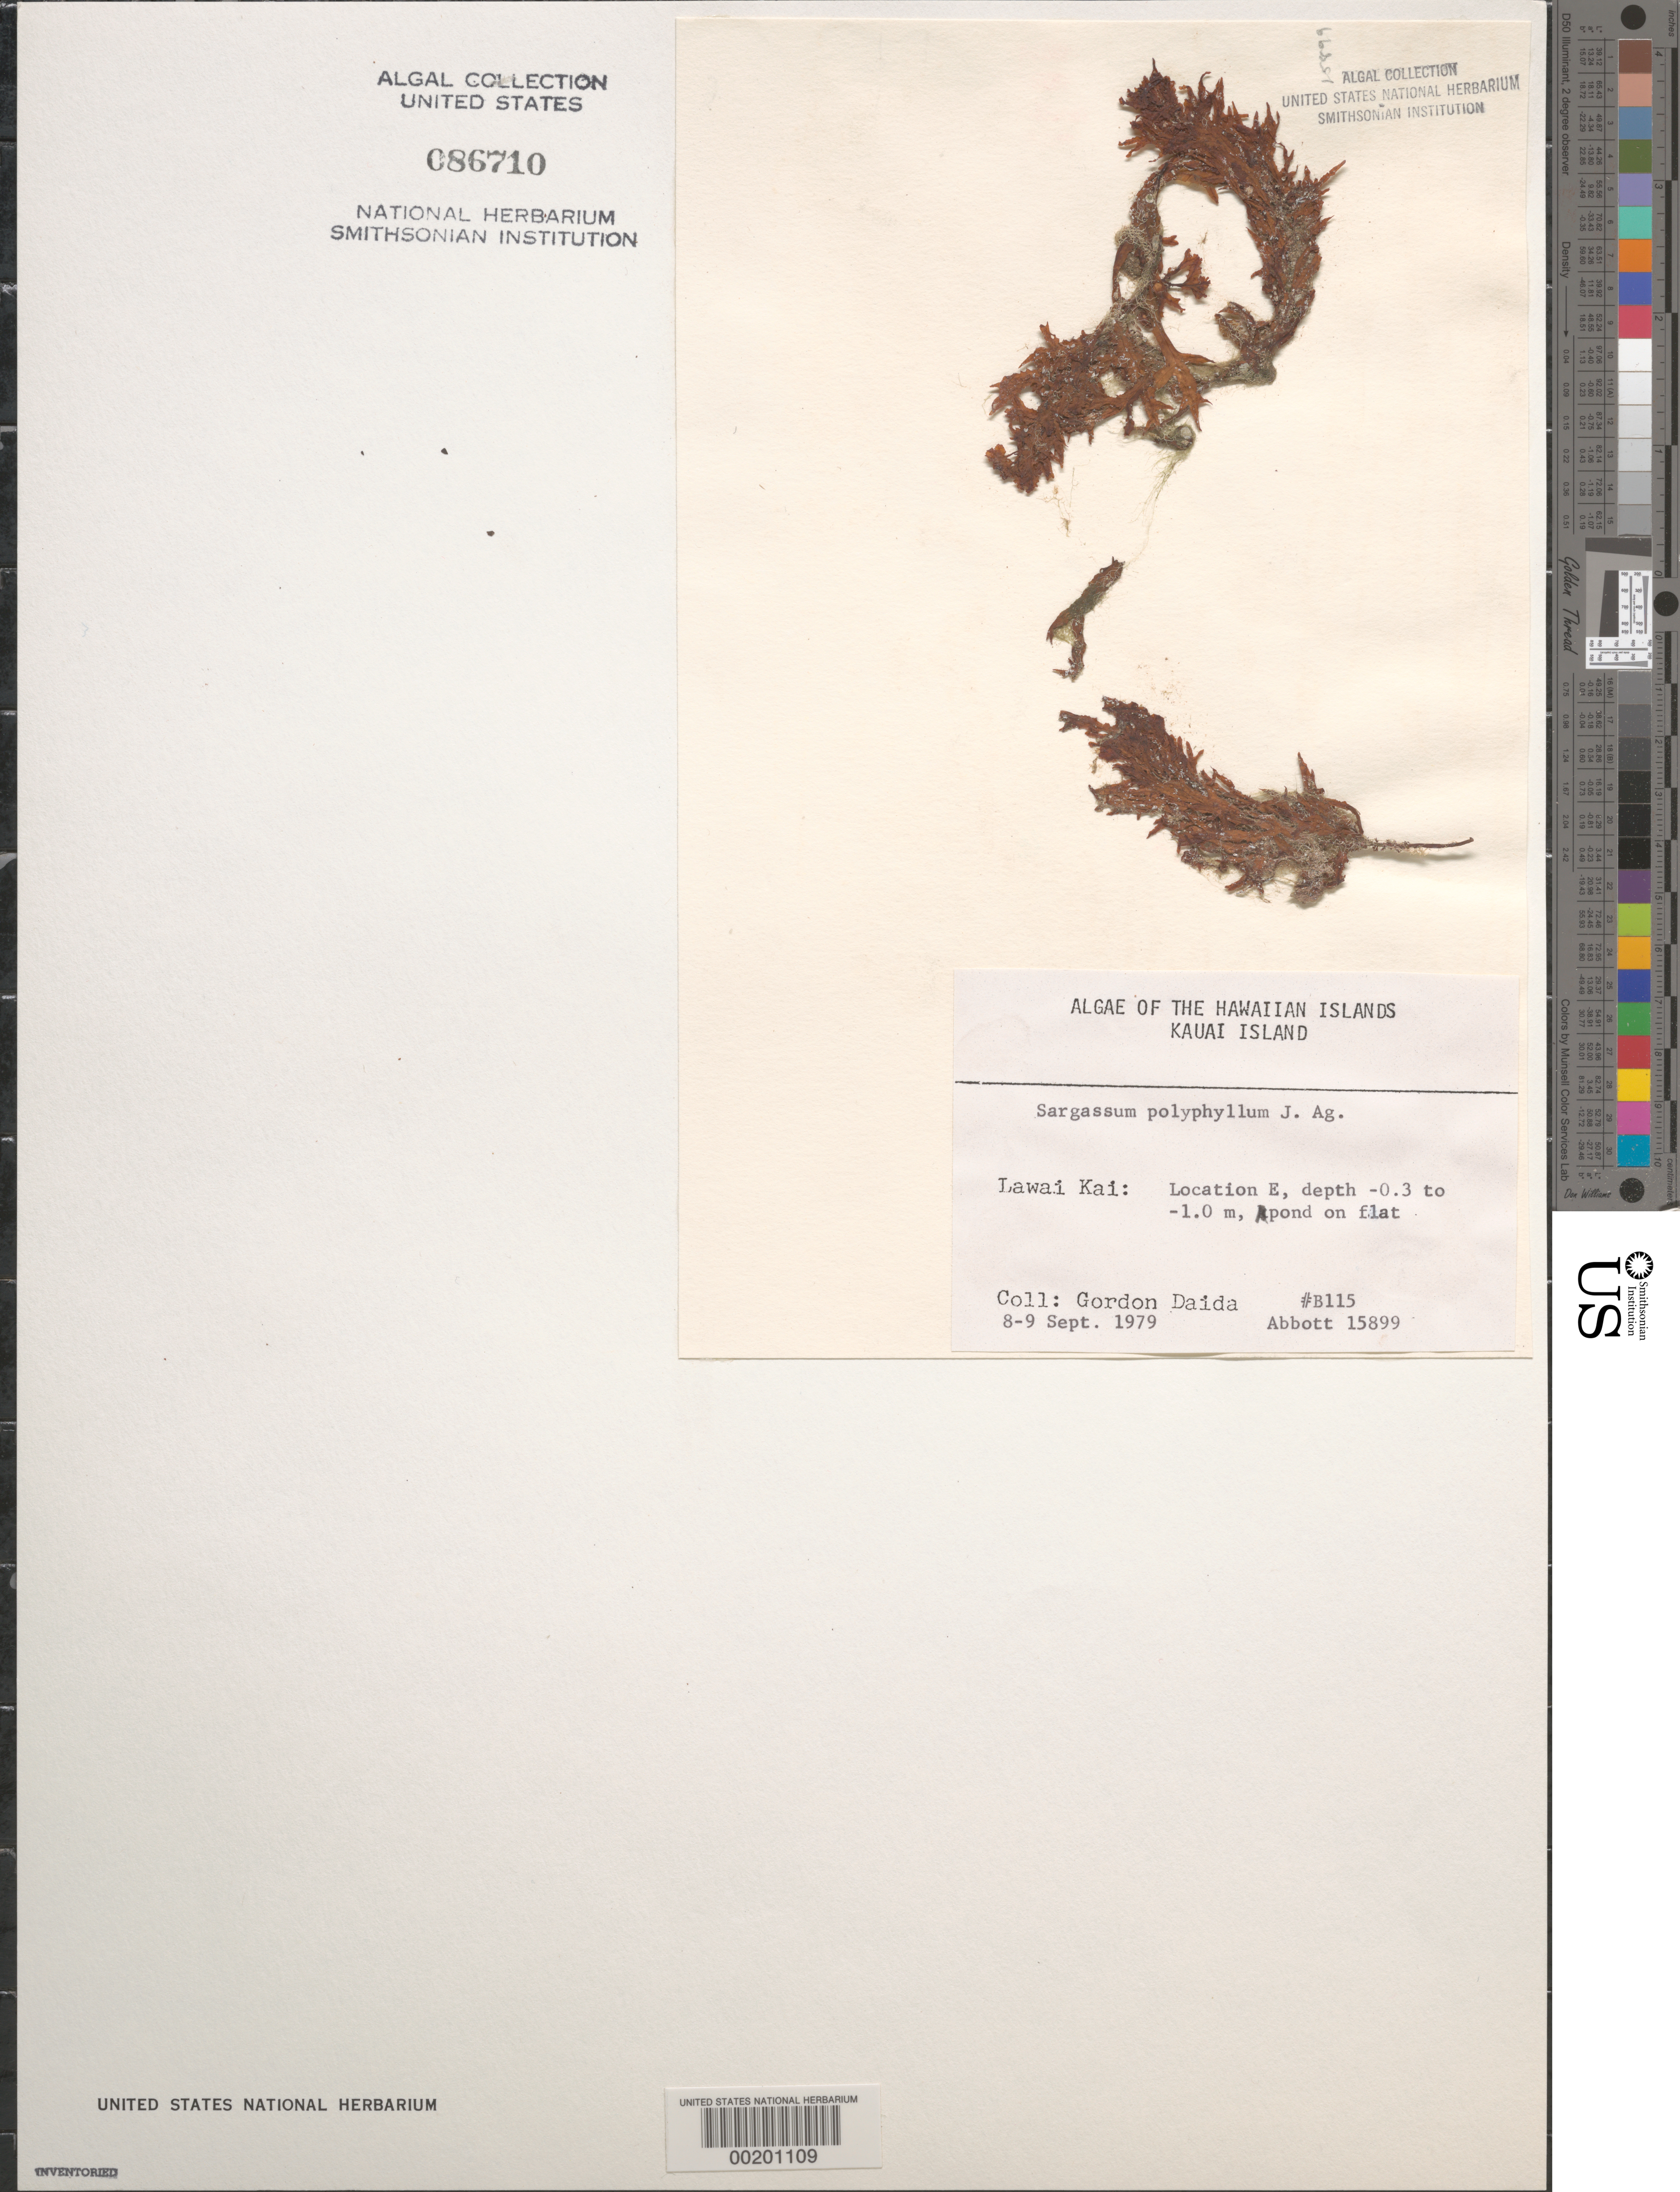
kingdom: Chromista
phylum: Ochrophyta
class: Phaeophyceae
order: Fucales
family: Sargassaceae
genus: Sargassum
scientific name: Sargassum polyphyllum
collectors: G. Daida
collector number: B115 & IAA 15899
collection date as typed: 08 Sep 1979 to 09 Sep 1979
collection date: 1979-09-08/1979-09-09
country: United States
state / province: Hawaii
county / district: Kaui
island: Kaua'i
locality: Lawai Kai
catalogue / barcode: US 86710